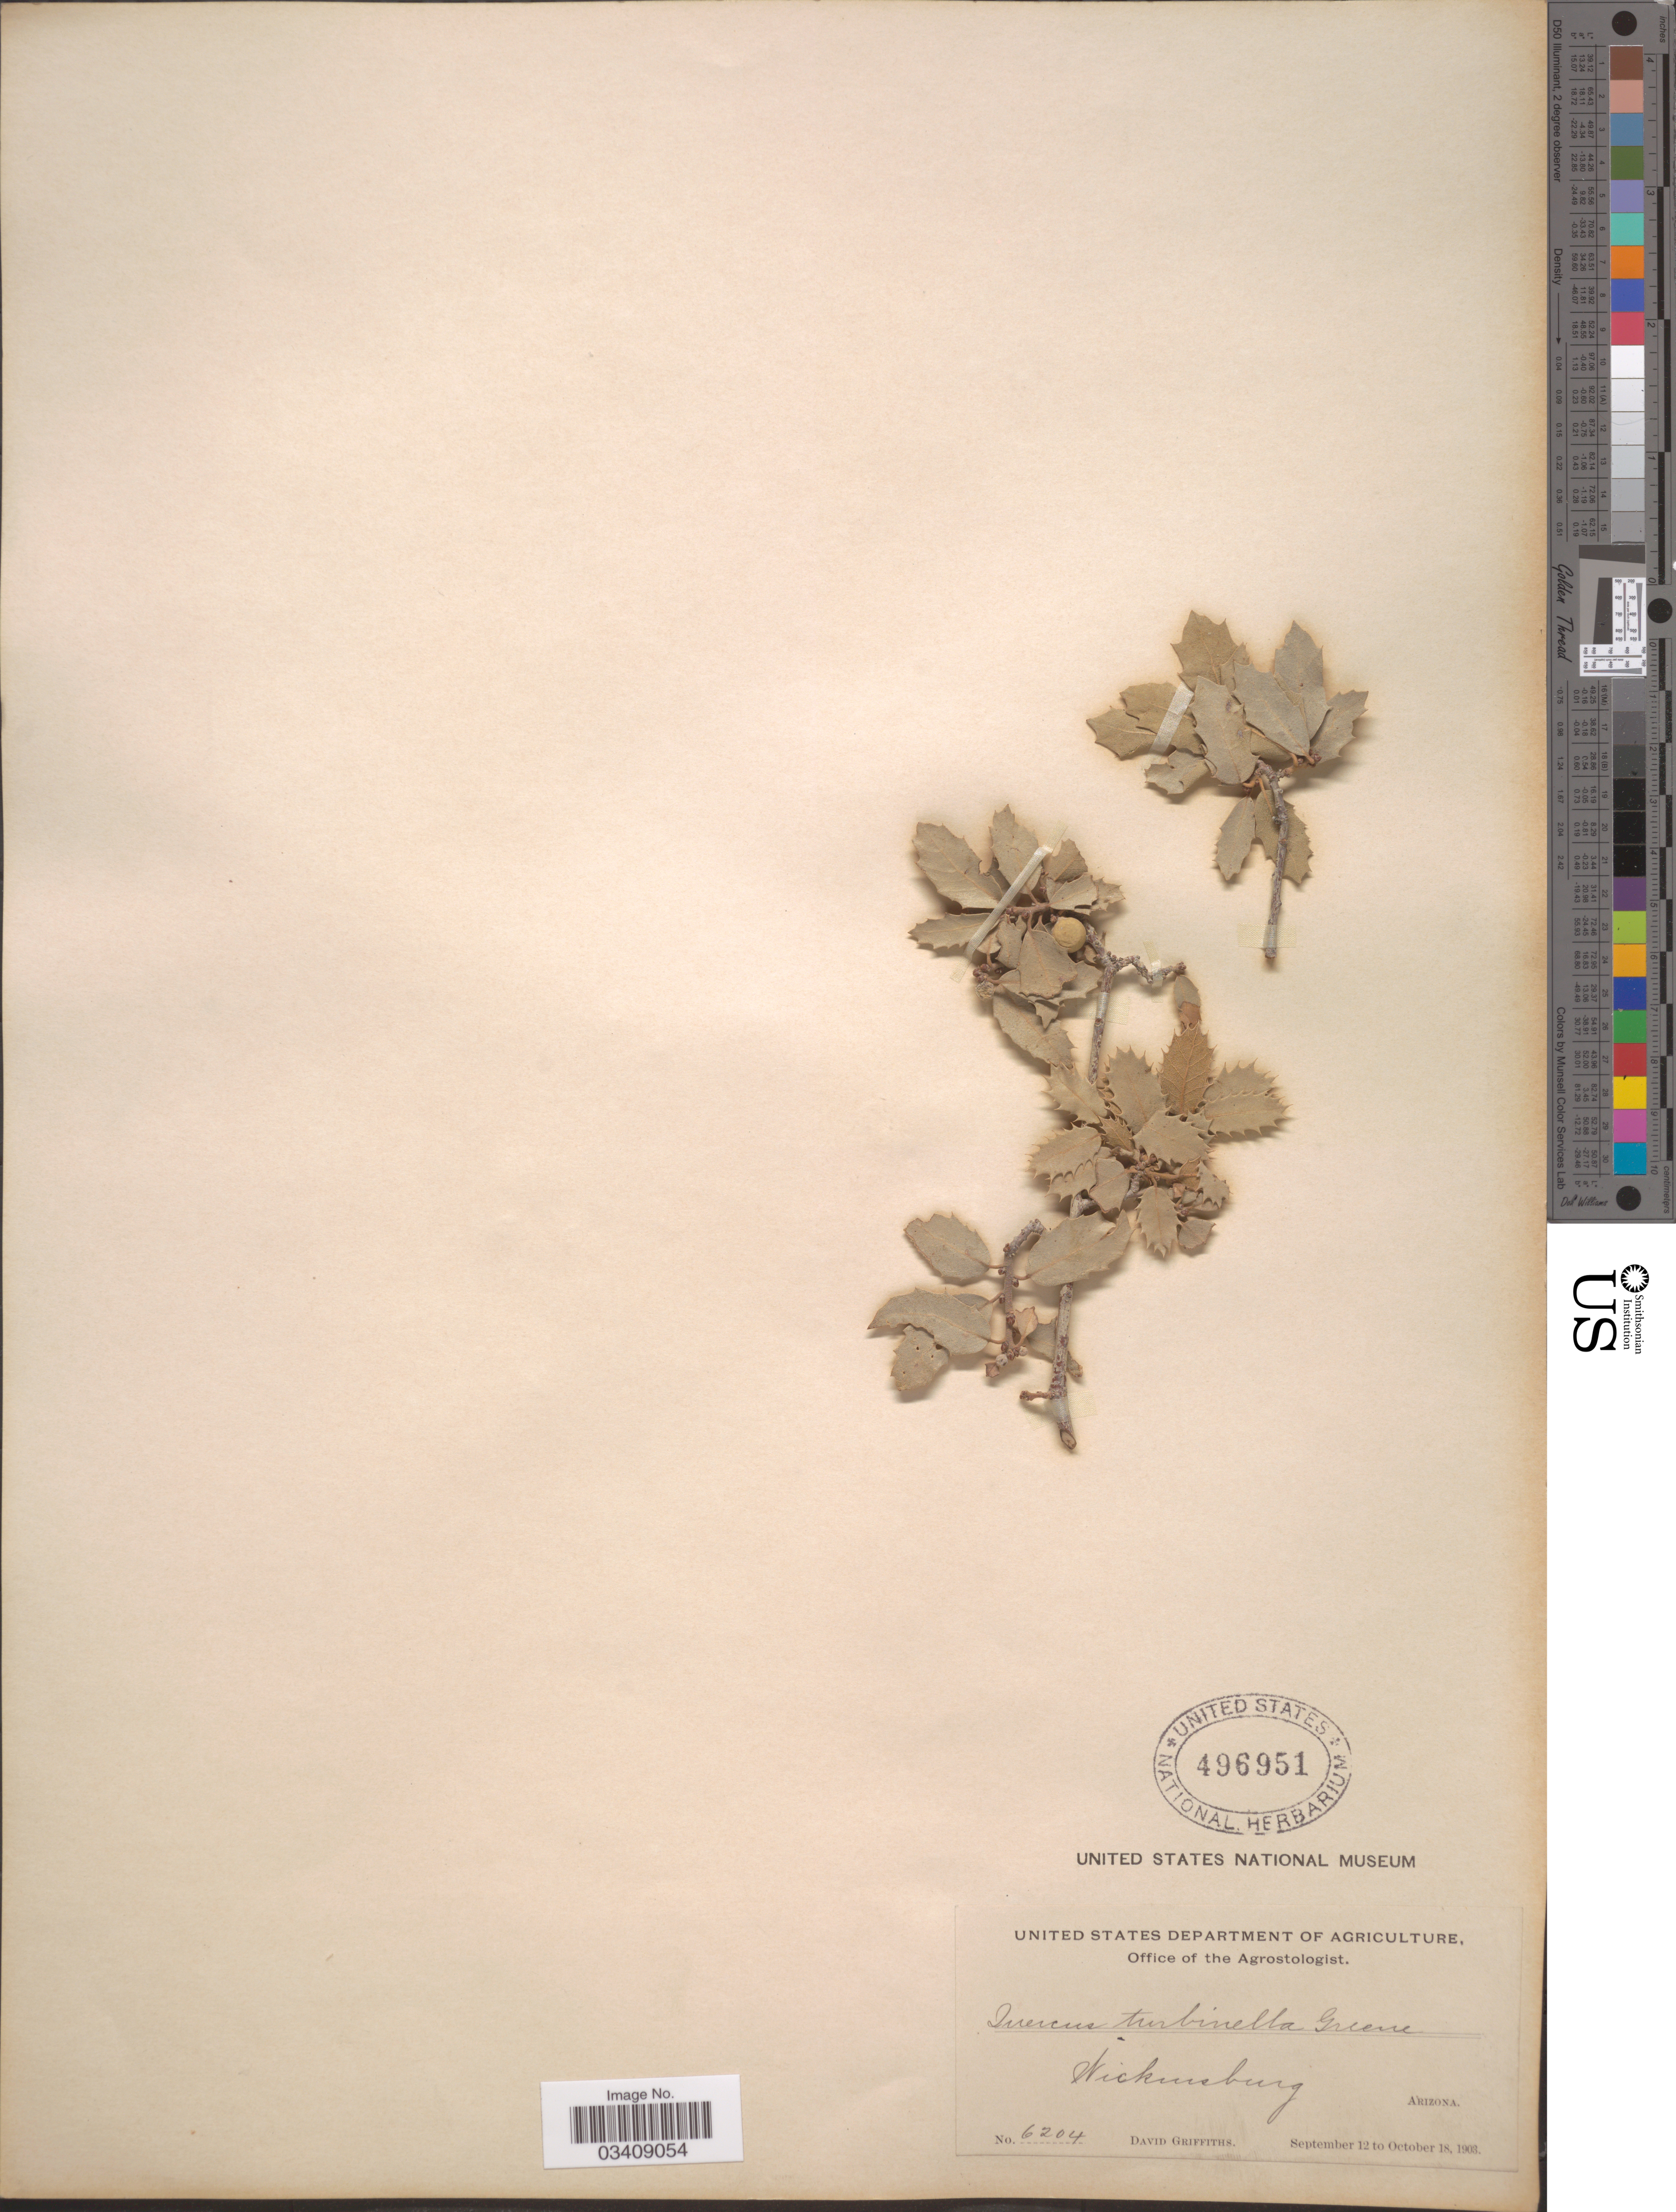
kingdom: Plantae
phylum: Tracheophyta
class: Magnoliopsida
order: Fagales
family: Fagaceae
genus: Quercus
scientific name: Quercus turbinella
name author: Greene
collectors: D. Griffiths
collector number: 6204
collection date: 1903-09-12/1903-10-18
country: United States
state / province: Arizona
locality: Wickensburg.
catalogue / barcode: US 496951